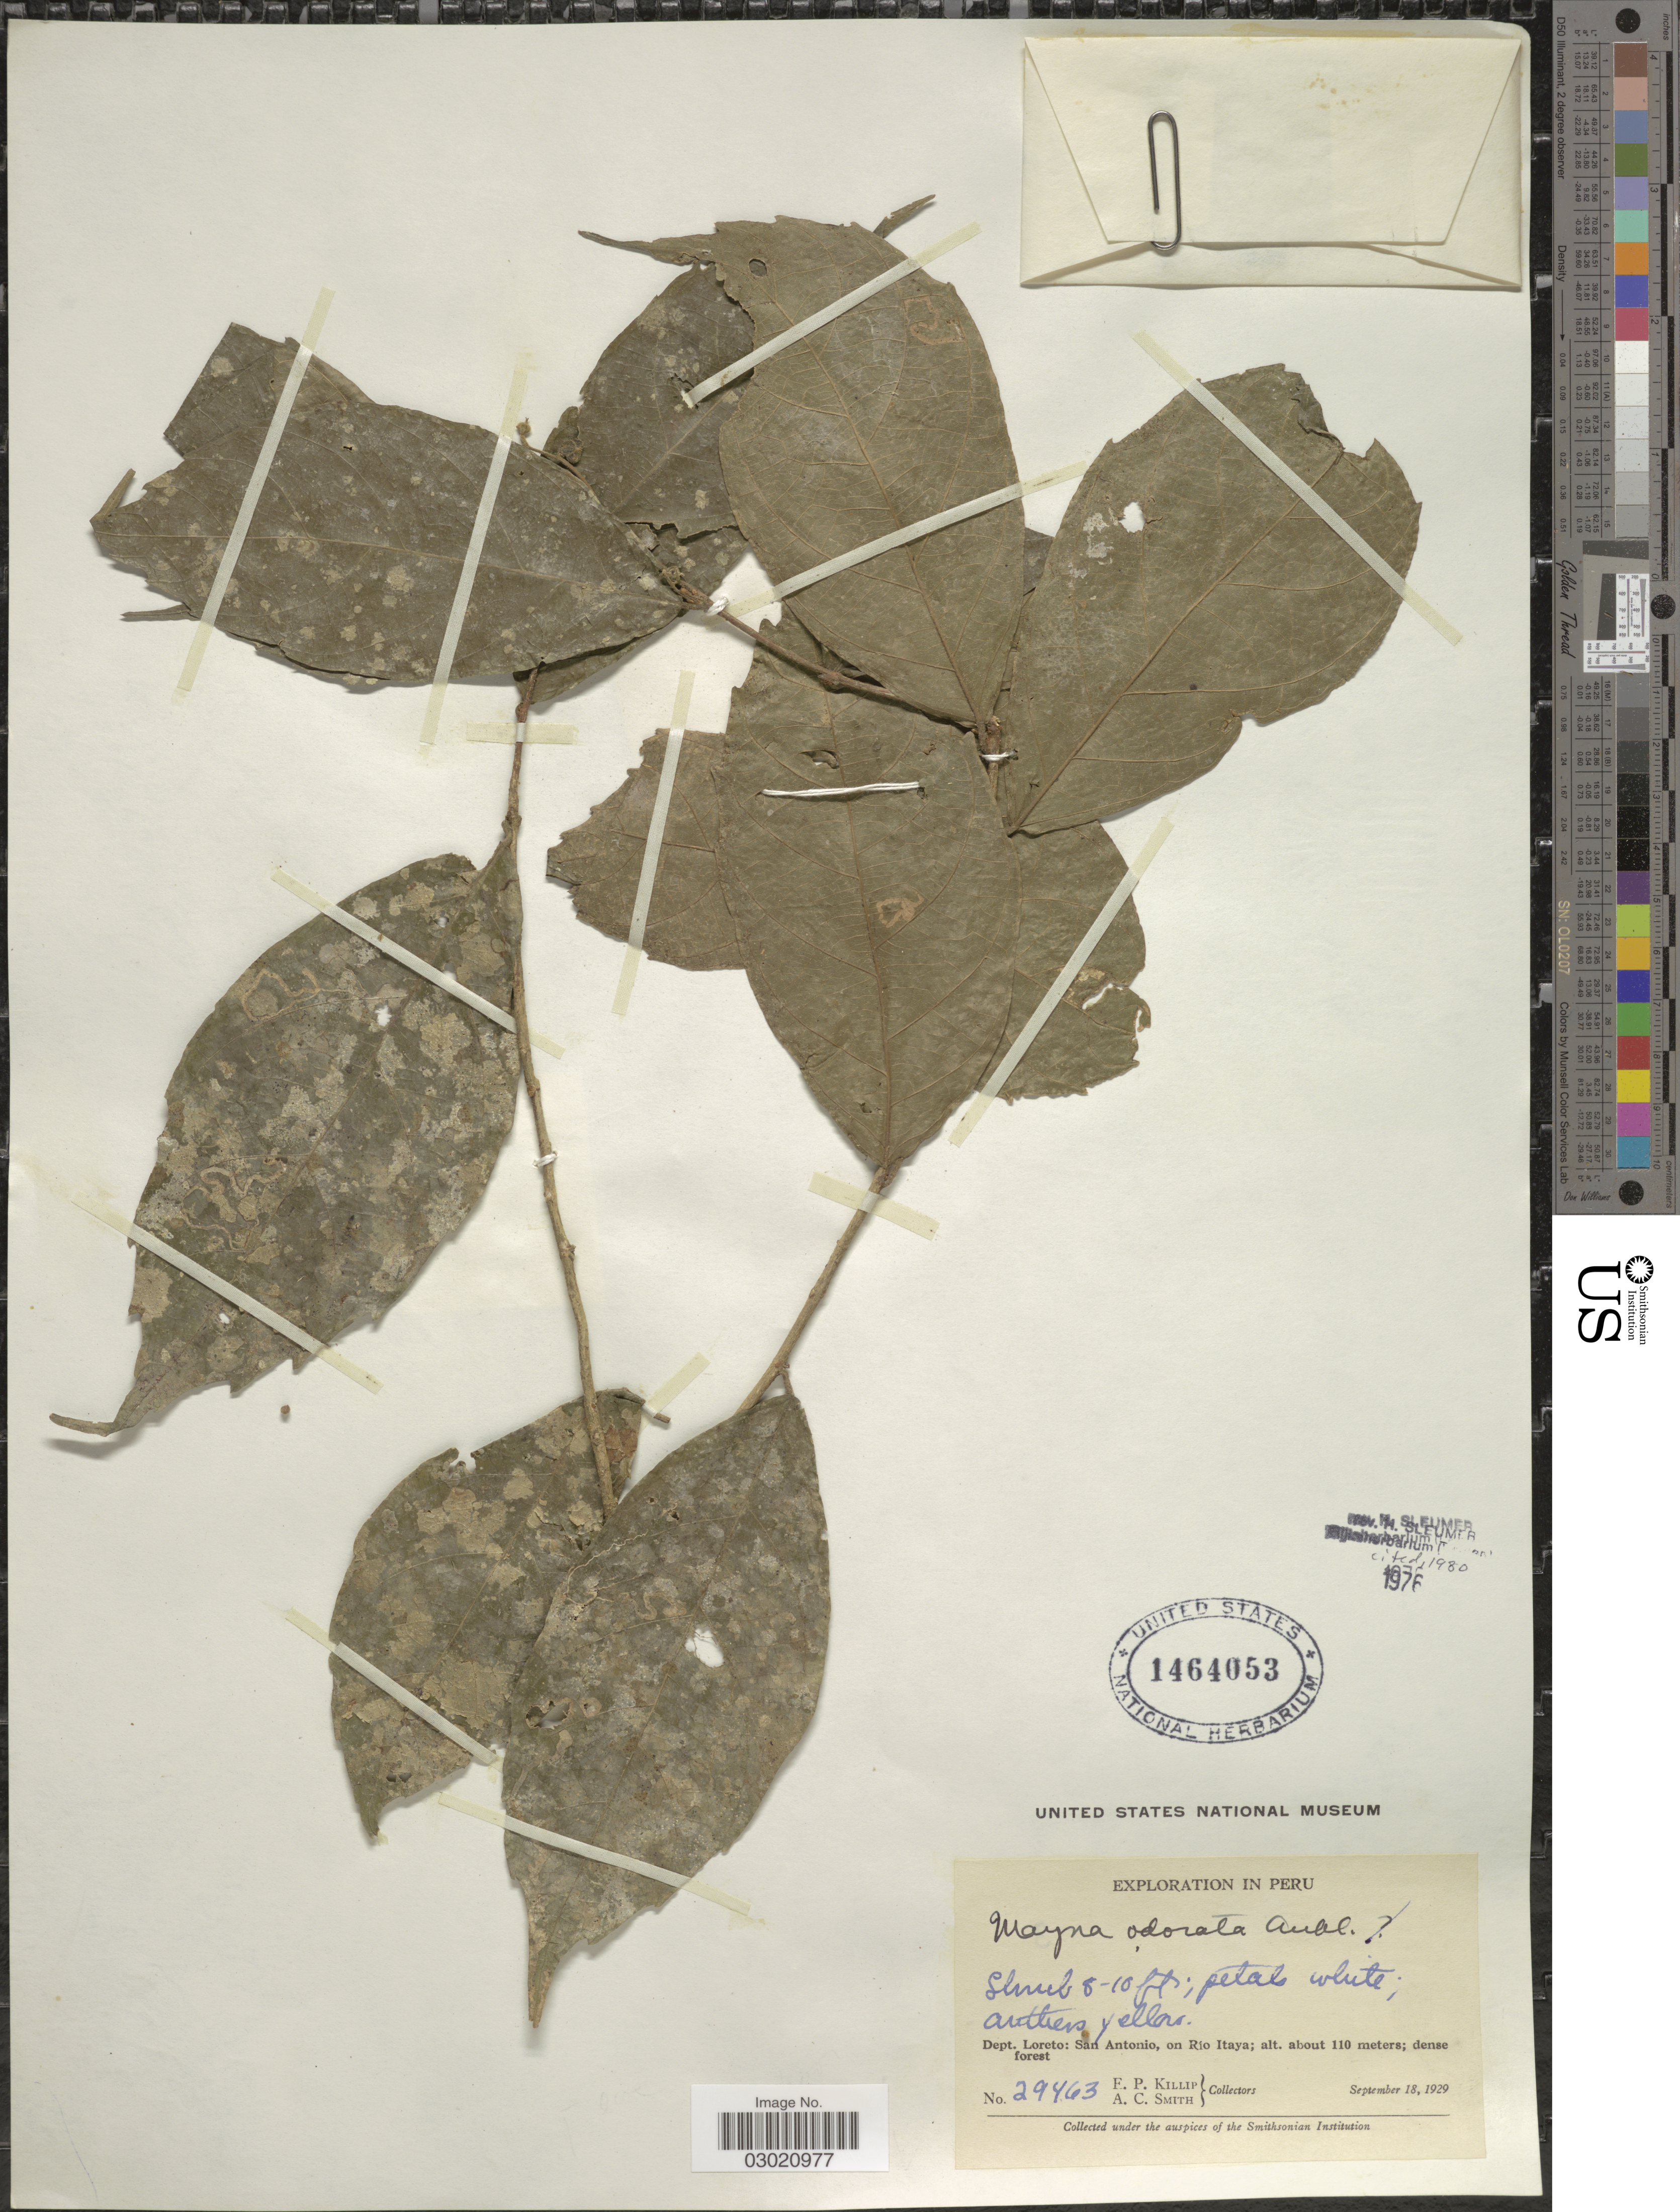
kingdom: Plantae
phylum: Tracheophyta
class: Magnoliopsida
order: Malpighiales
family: Achariaceae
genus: Mayna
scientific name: Mayna odorata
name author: Aubl.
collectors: E. P. Killip & A. C. Smith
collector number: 29463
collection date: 1929-09-18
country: Peru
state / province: Loreto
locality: Dept. Loreto: San Antonio, on Río Itaya.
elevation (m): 110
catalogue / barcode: US 1464053